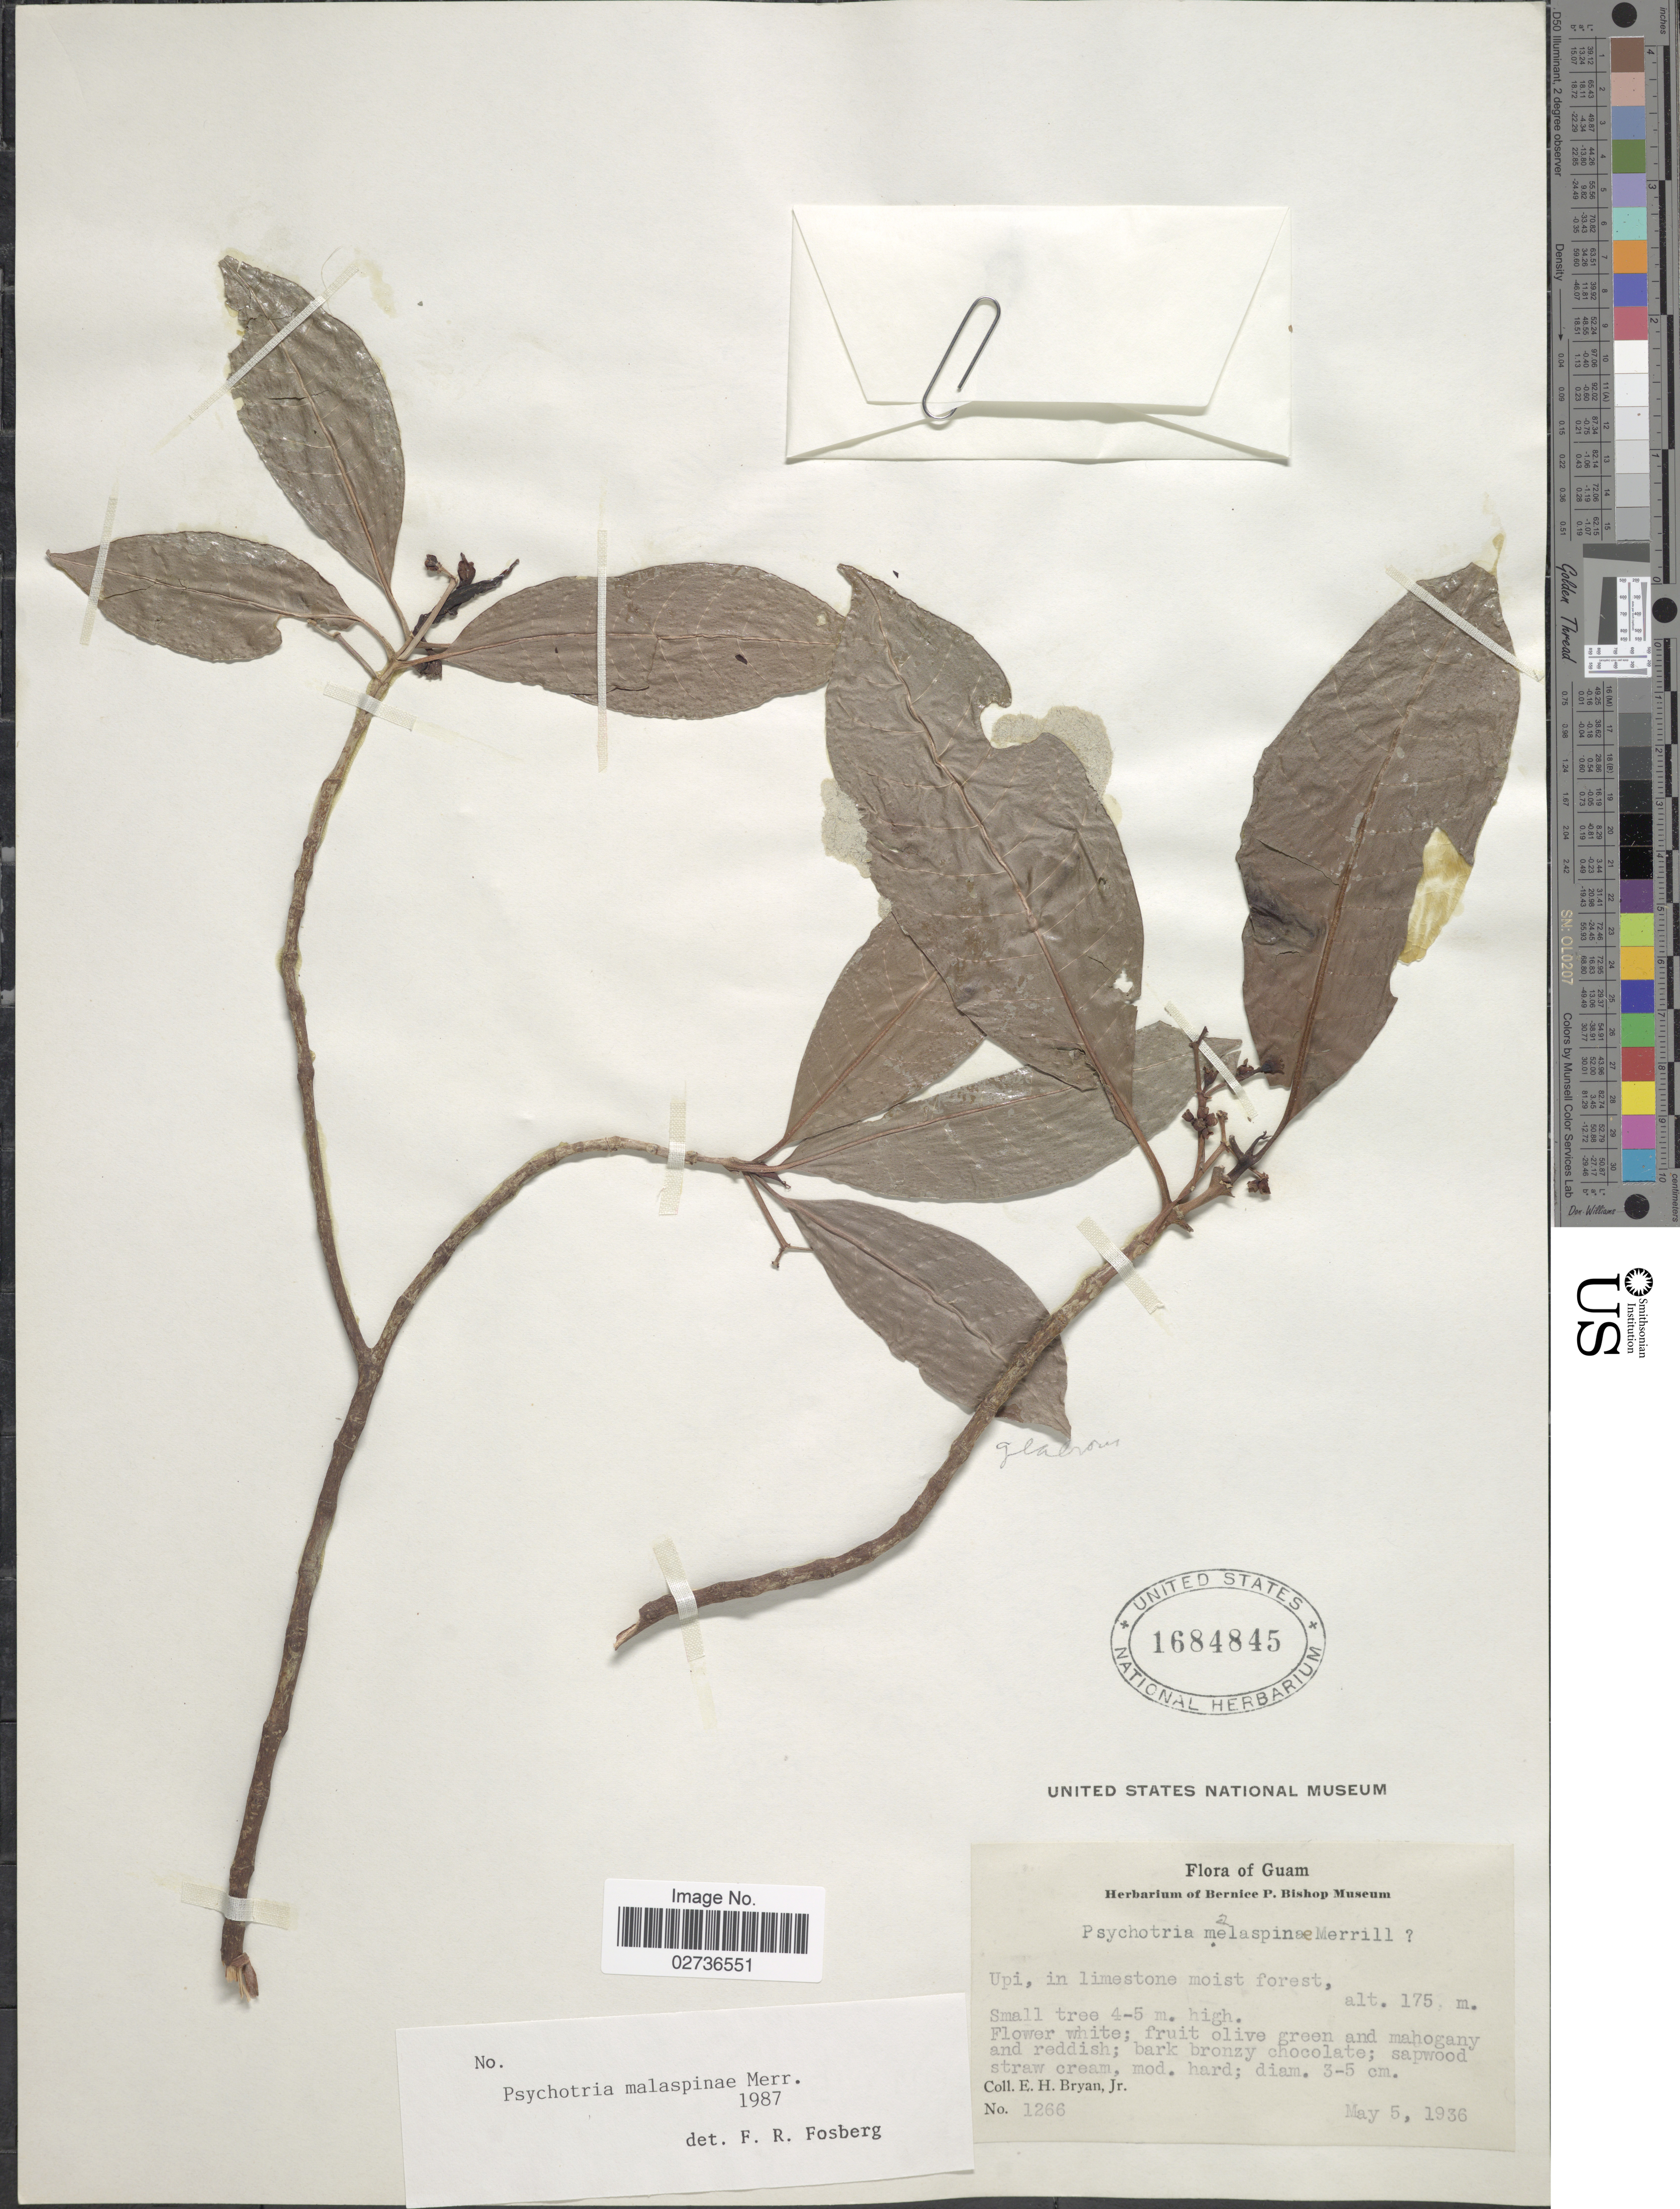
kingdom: Plantae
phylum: Tracheophyta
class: Magnoliopsida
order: Gentianales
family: Rubiaceae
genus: Psychotria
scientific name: Psychotria malaspinae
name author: Merr.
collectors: E. Bryan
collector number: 1266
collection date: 1936-05-05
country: Guam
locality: Guam, Upi, in limestone moist forest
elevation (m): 175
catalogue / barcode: US 1684845